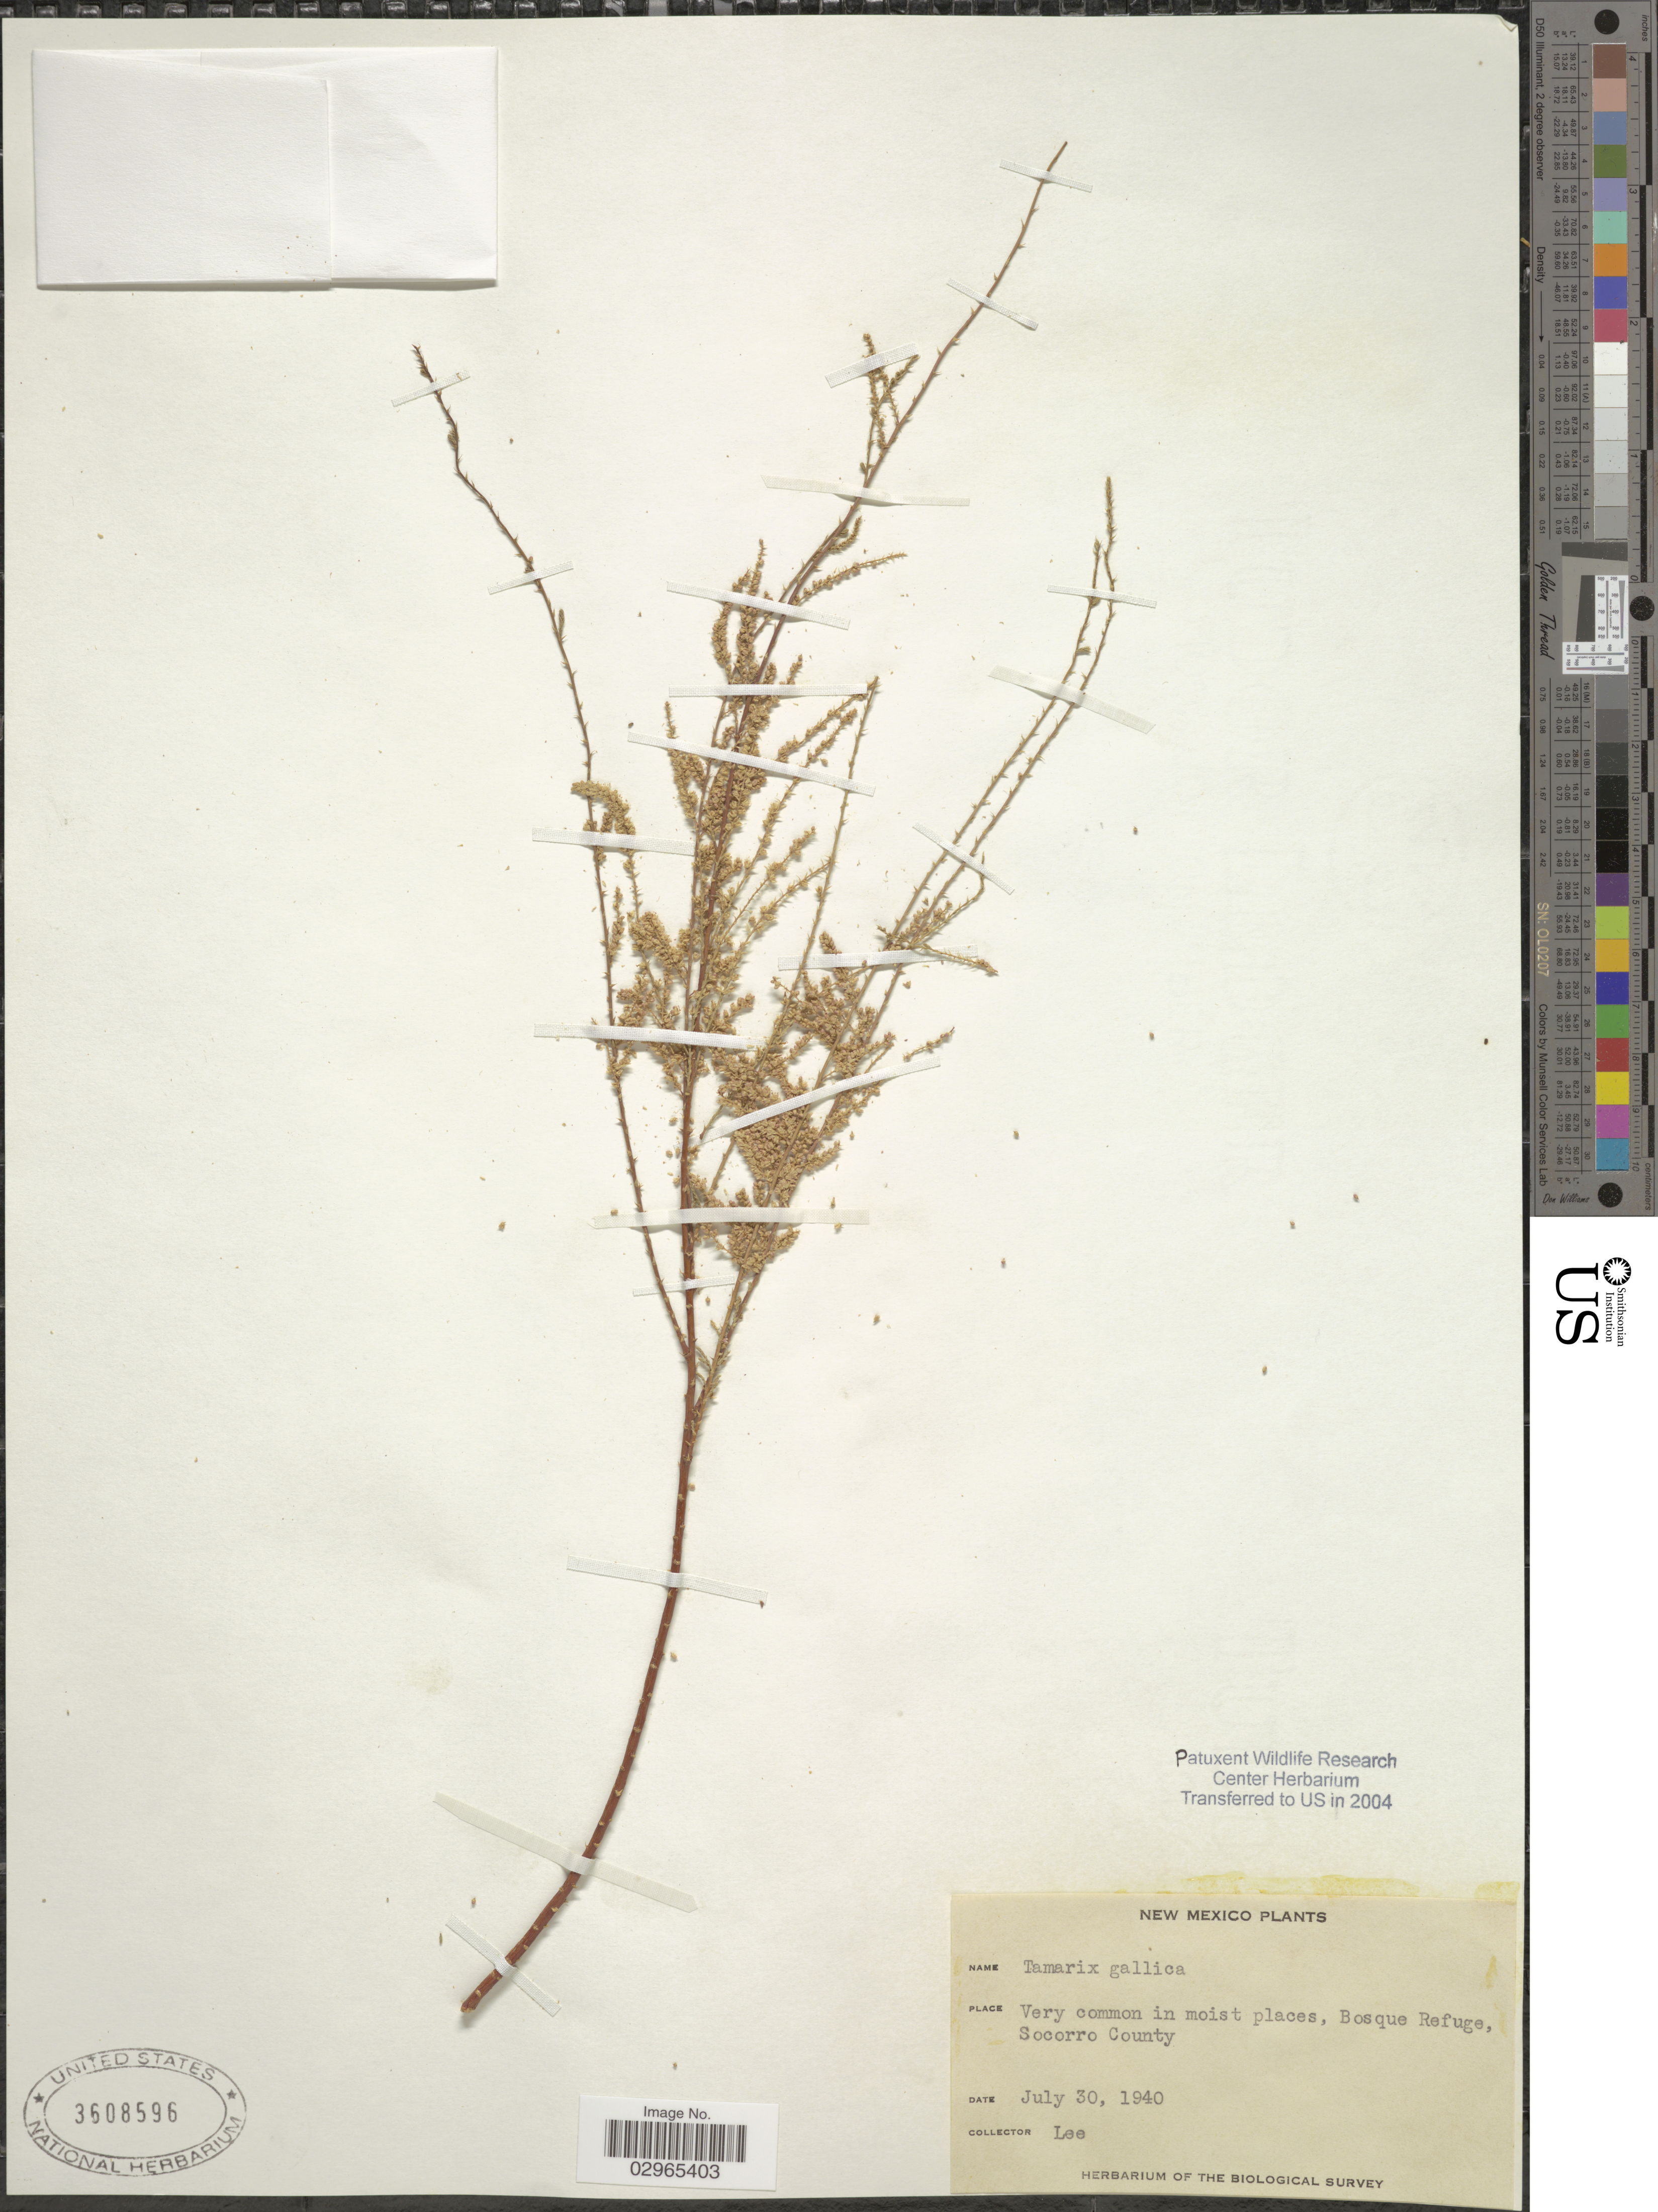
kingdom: Plantae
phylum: Tracheophyta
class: Magnoliopsida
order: Caryophyllales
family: Tamaricaceae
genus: Tamarix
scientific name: Tamarix gallica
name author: L.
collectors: -. Lee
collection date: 1940-07-30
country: United States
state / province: New Mexico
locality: Bosque Refuge, Socorro County.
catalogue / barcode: US 3608596